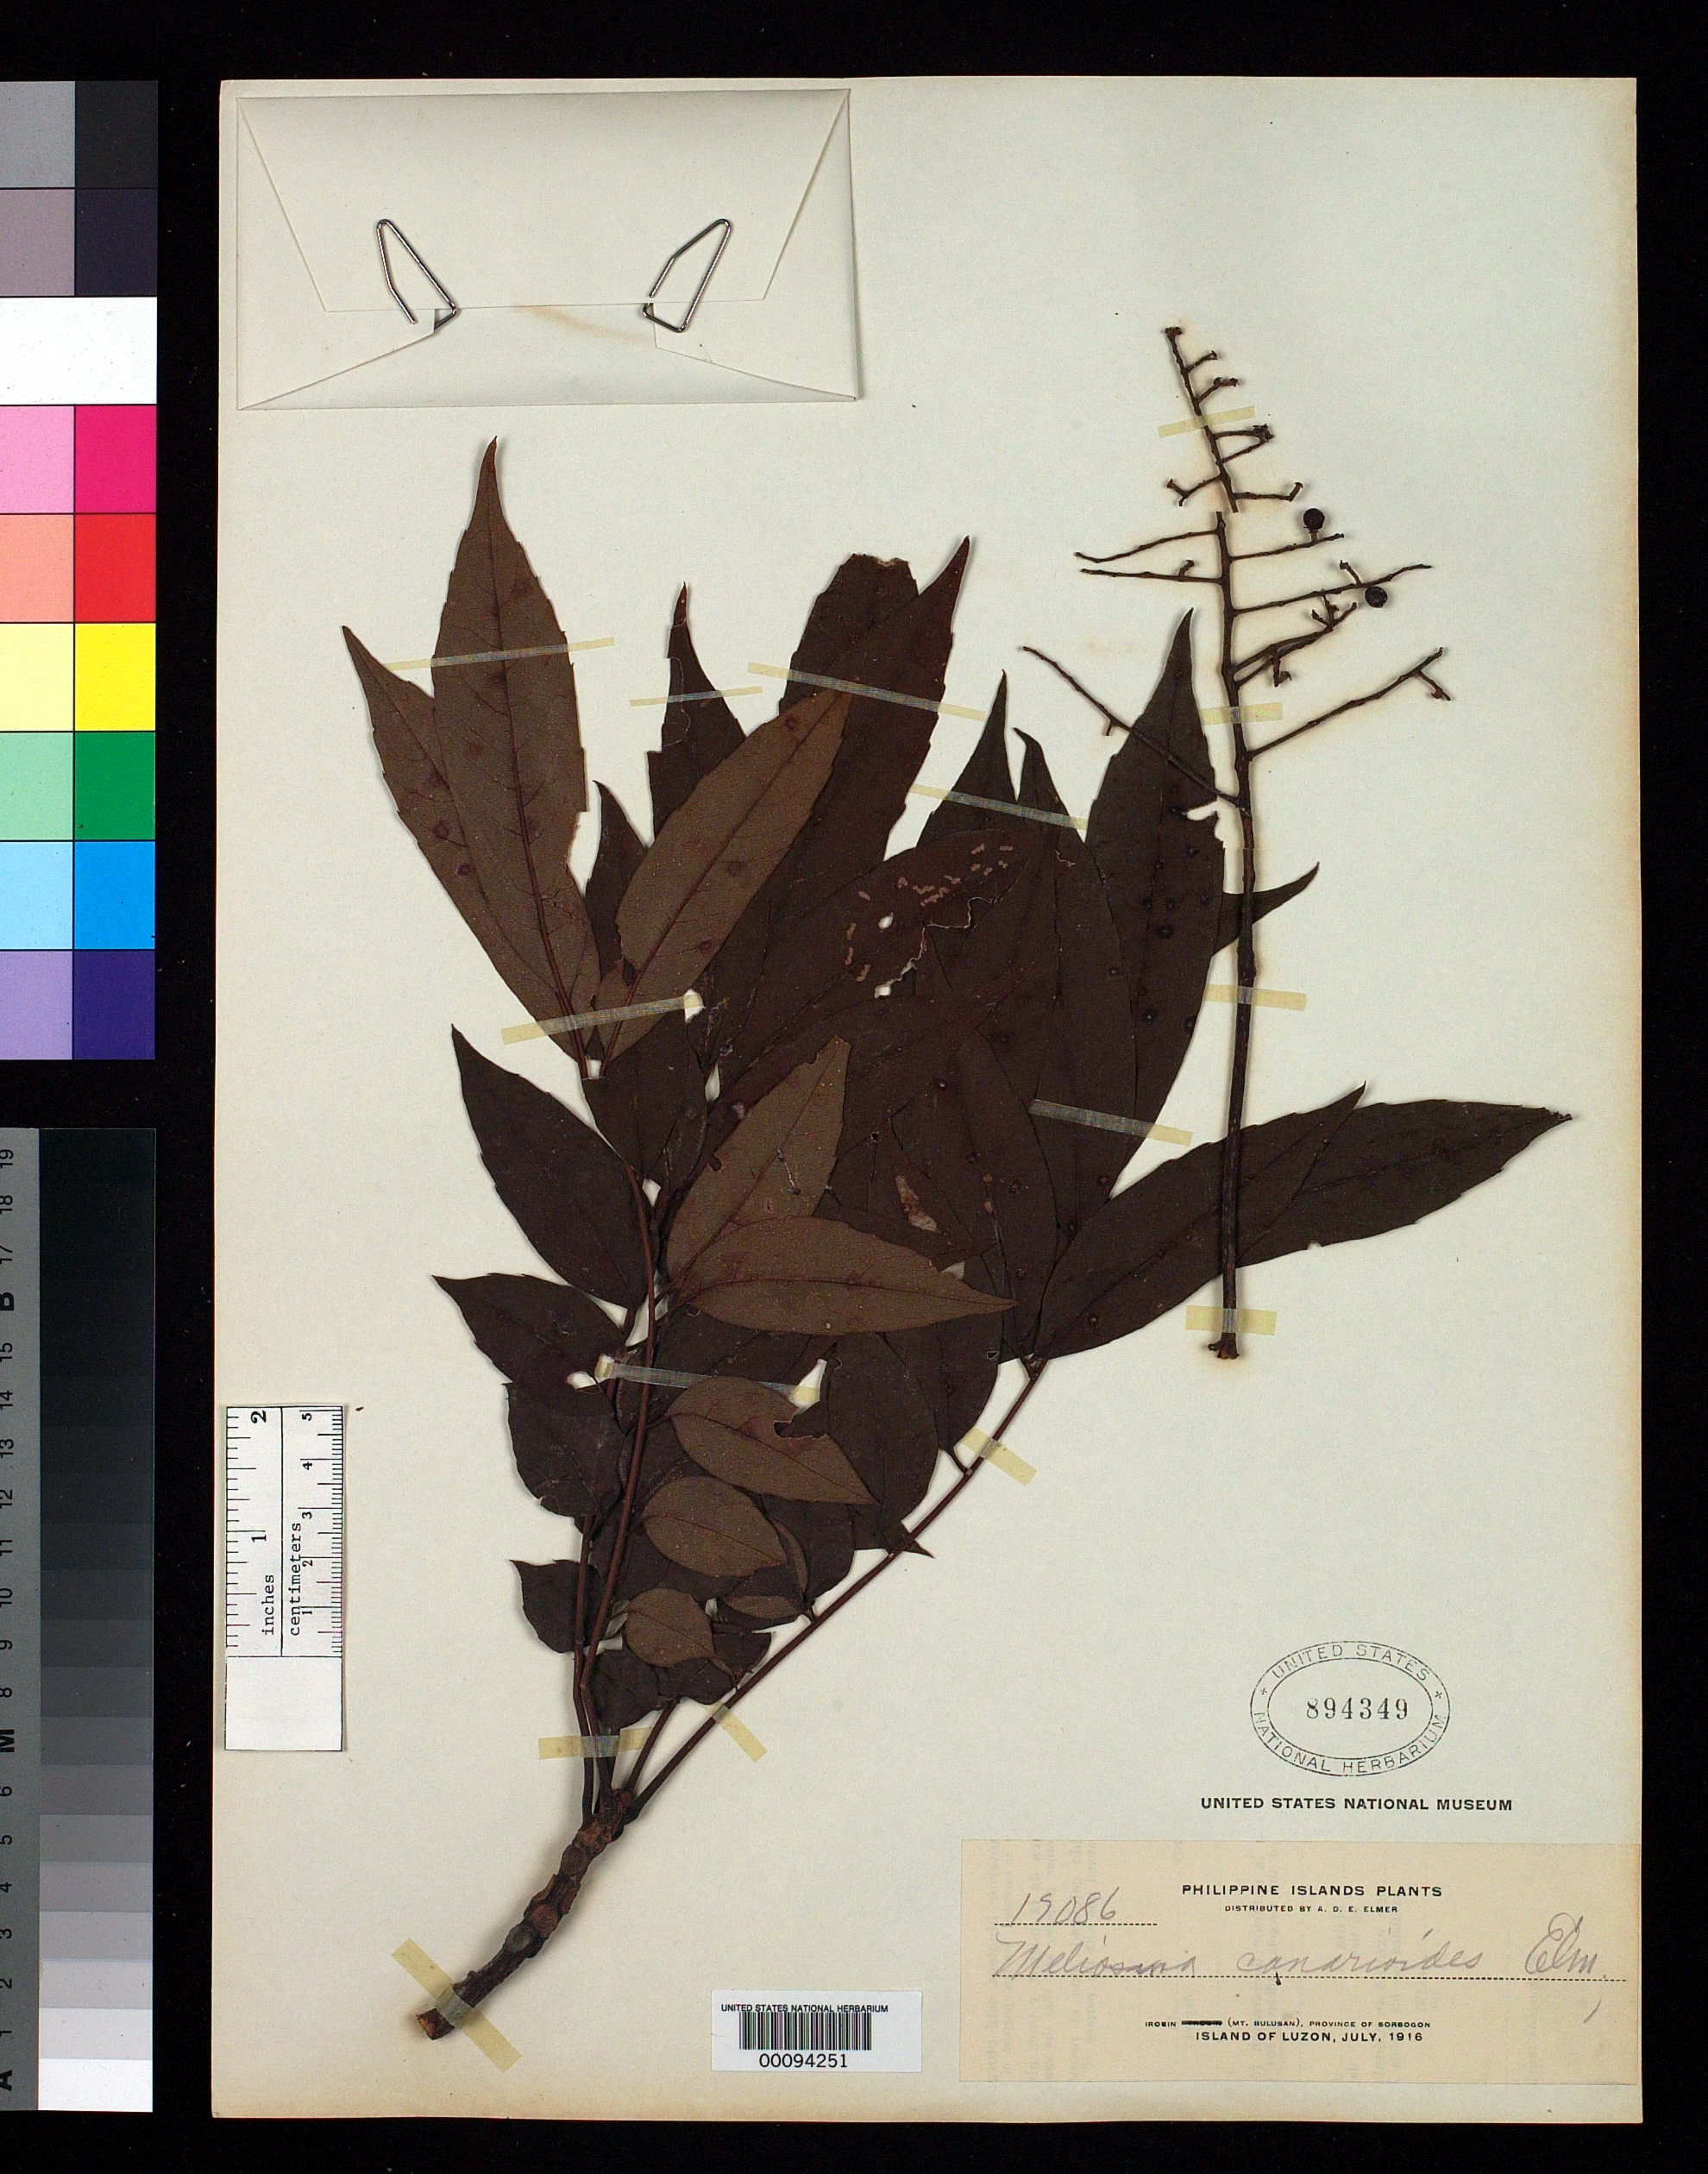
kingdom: Plantae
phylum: Tracheophyta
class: Magnoliopsida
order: Proteales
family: Sabiaceae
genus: Meliosma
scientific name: Meliosma cannarioides Elmer, nom. inval.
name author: Elmer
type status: Voucher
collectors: A. D. E. Elmer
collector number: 17086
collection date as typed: Jul 1916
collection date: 1916-07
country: Philippines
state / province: Bicol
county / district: Sorsogon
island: Luzon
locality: Irosin, Mt. Bulusan.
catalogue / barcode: US 894349